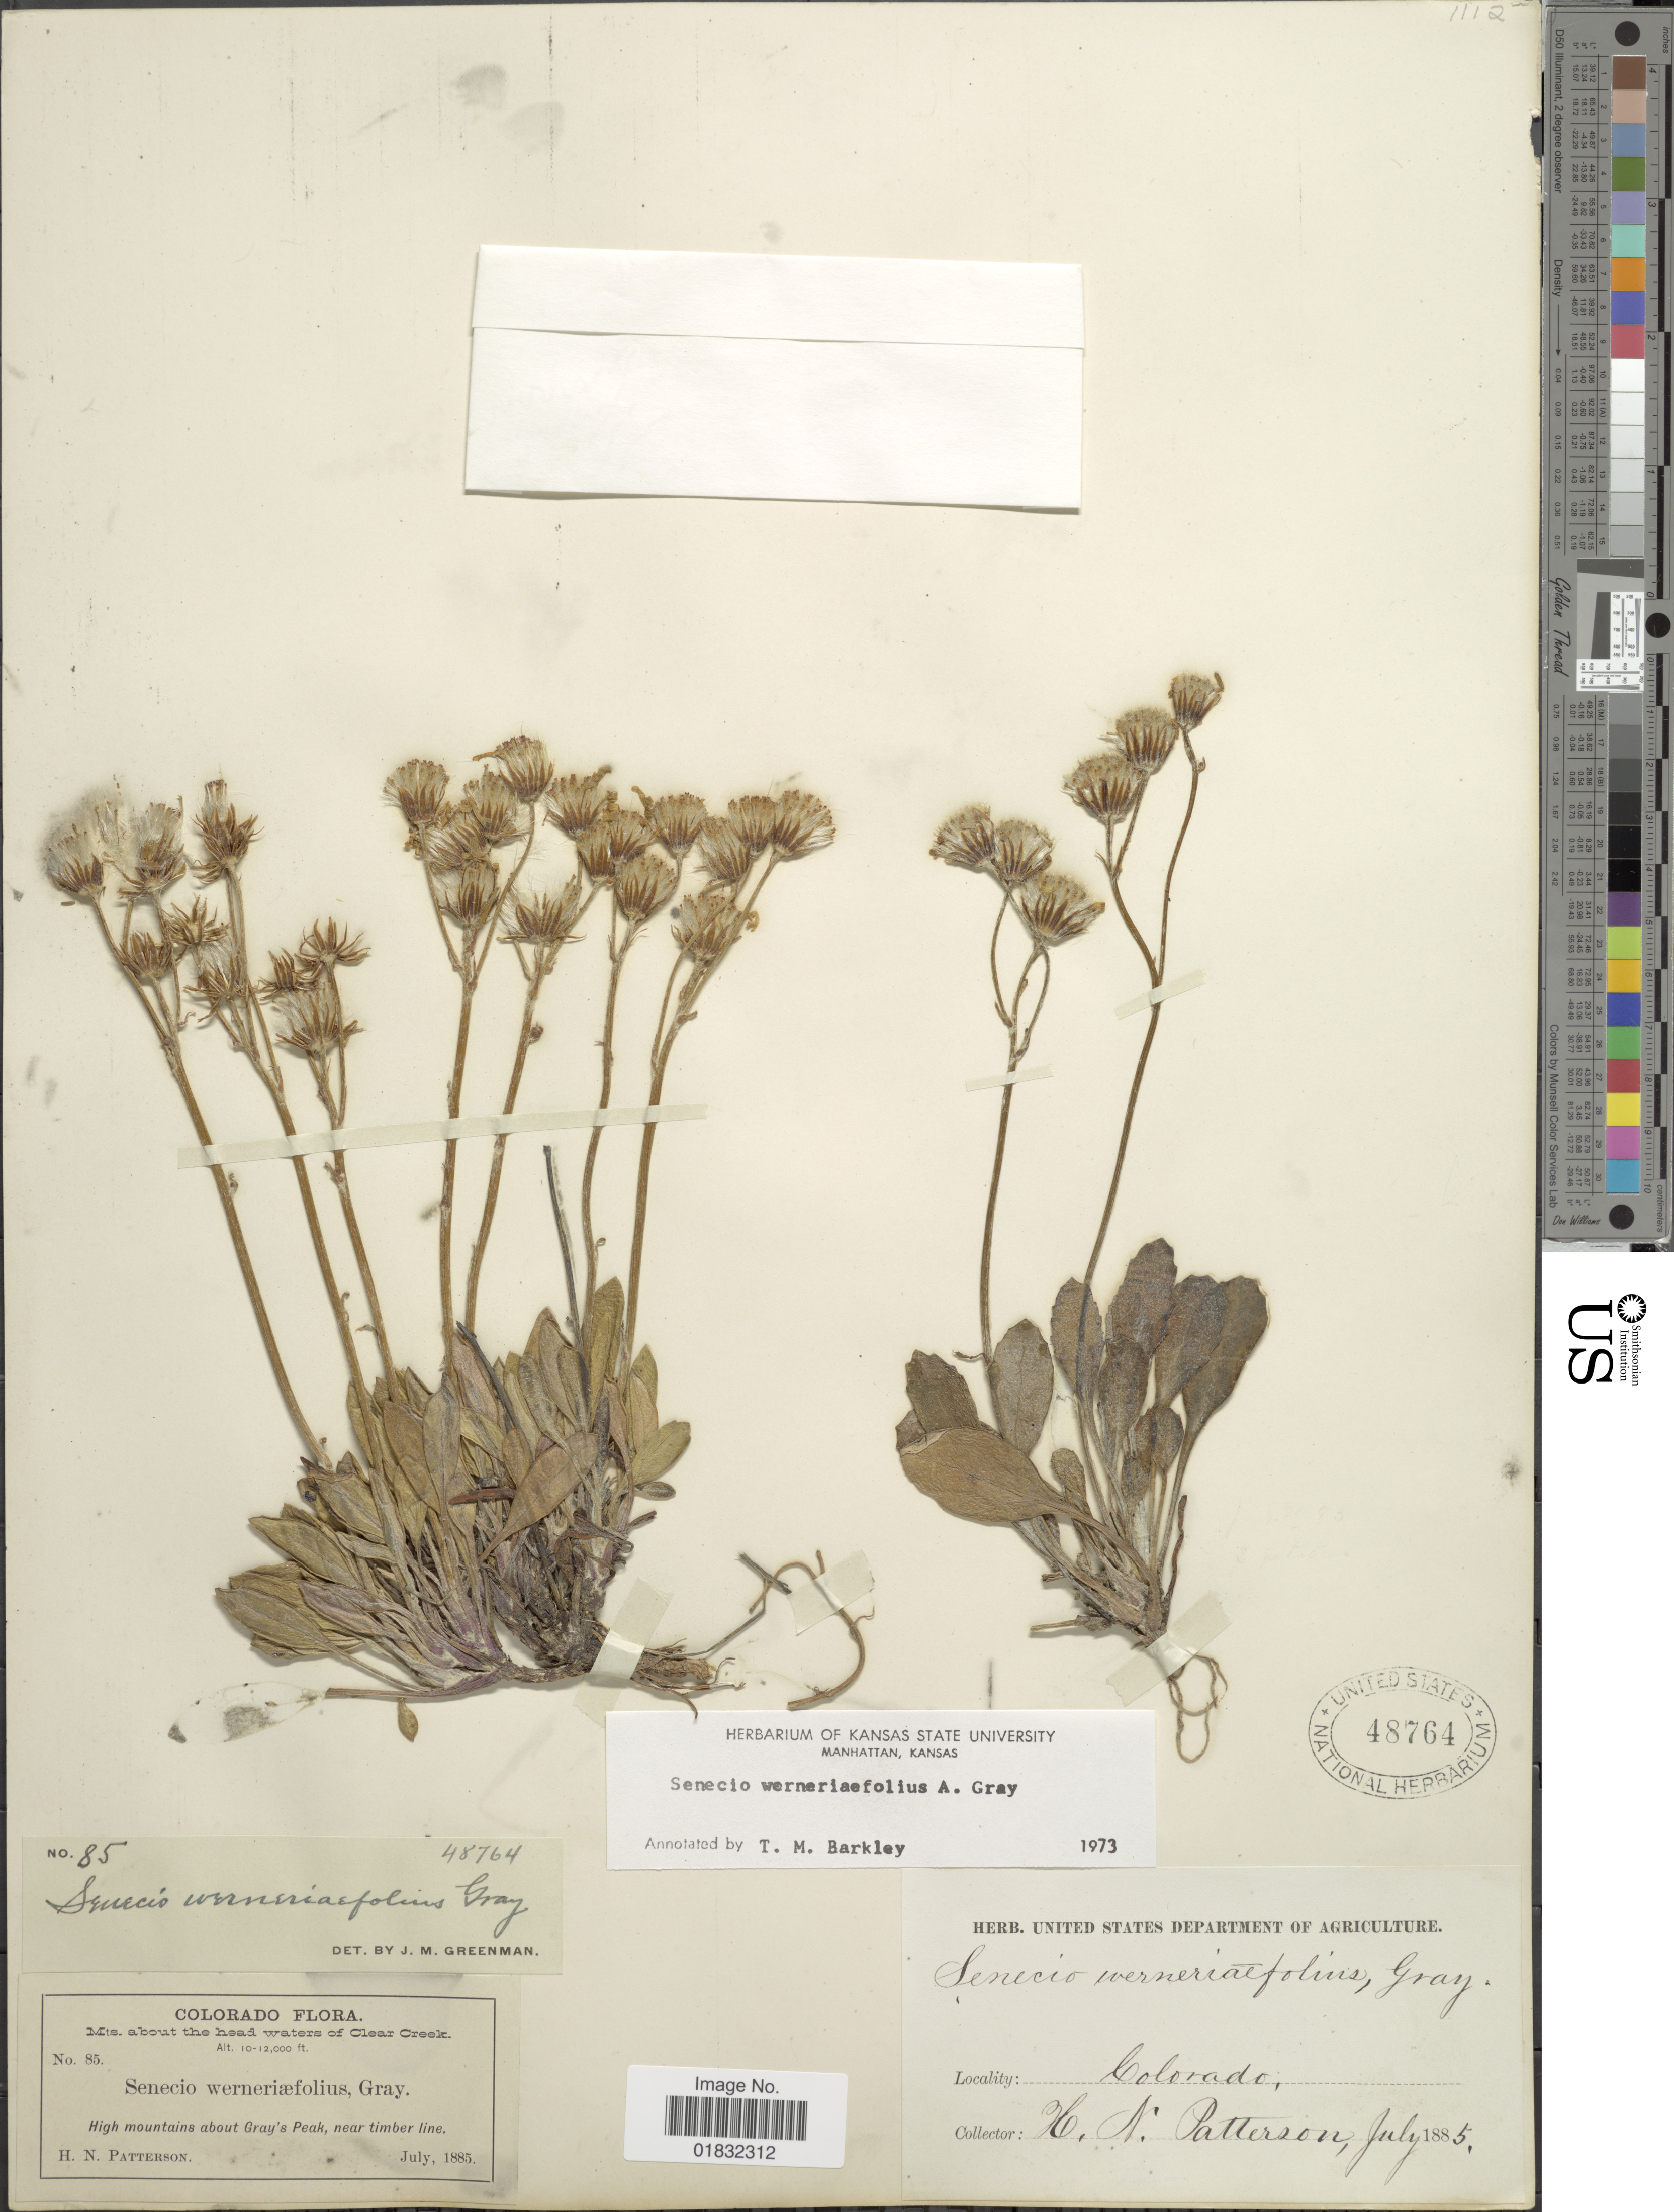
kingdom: Plantae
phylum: Tracheophyta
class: Magnoliopsida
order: Asterales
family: Asteraceae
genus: Packera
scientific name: Packera werneriifolia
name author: (A. Gray) W.A. Weber & Á. Löve ex Trock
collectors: H. N. Patterson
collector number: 85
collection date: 1885-07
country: United States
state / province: Colorado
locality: Mts about the head waters of Clear Creek, High mountains about Gray's Peak, near timber line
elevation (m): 3048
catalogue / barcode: US 48764